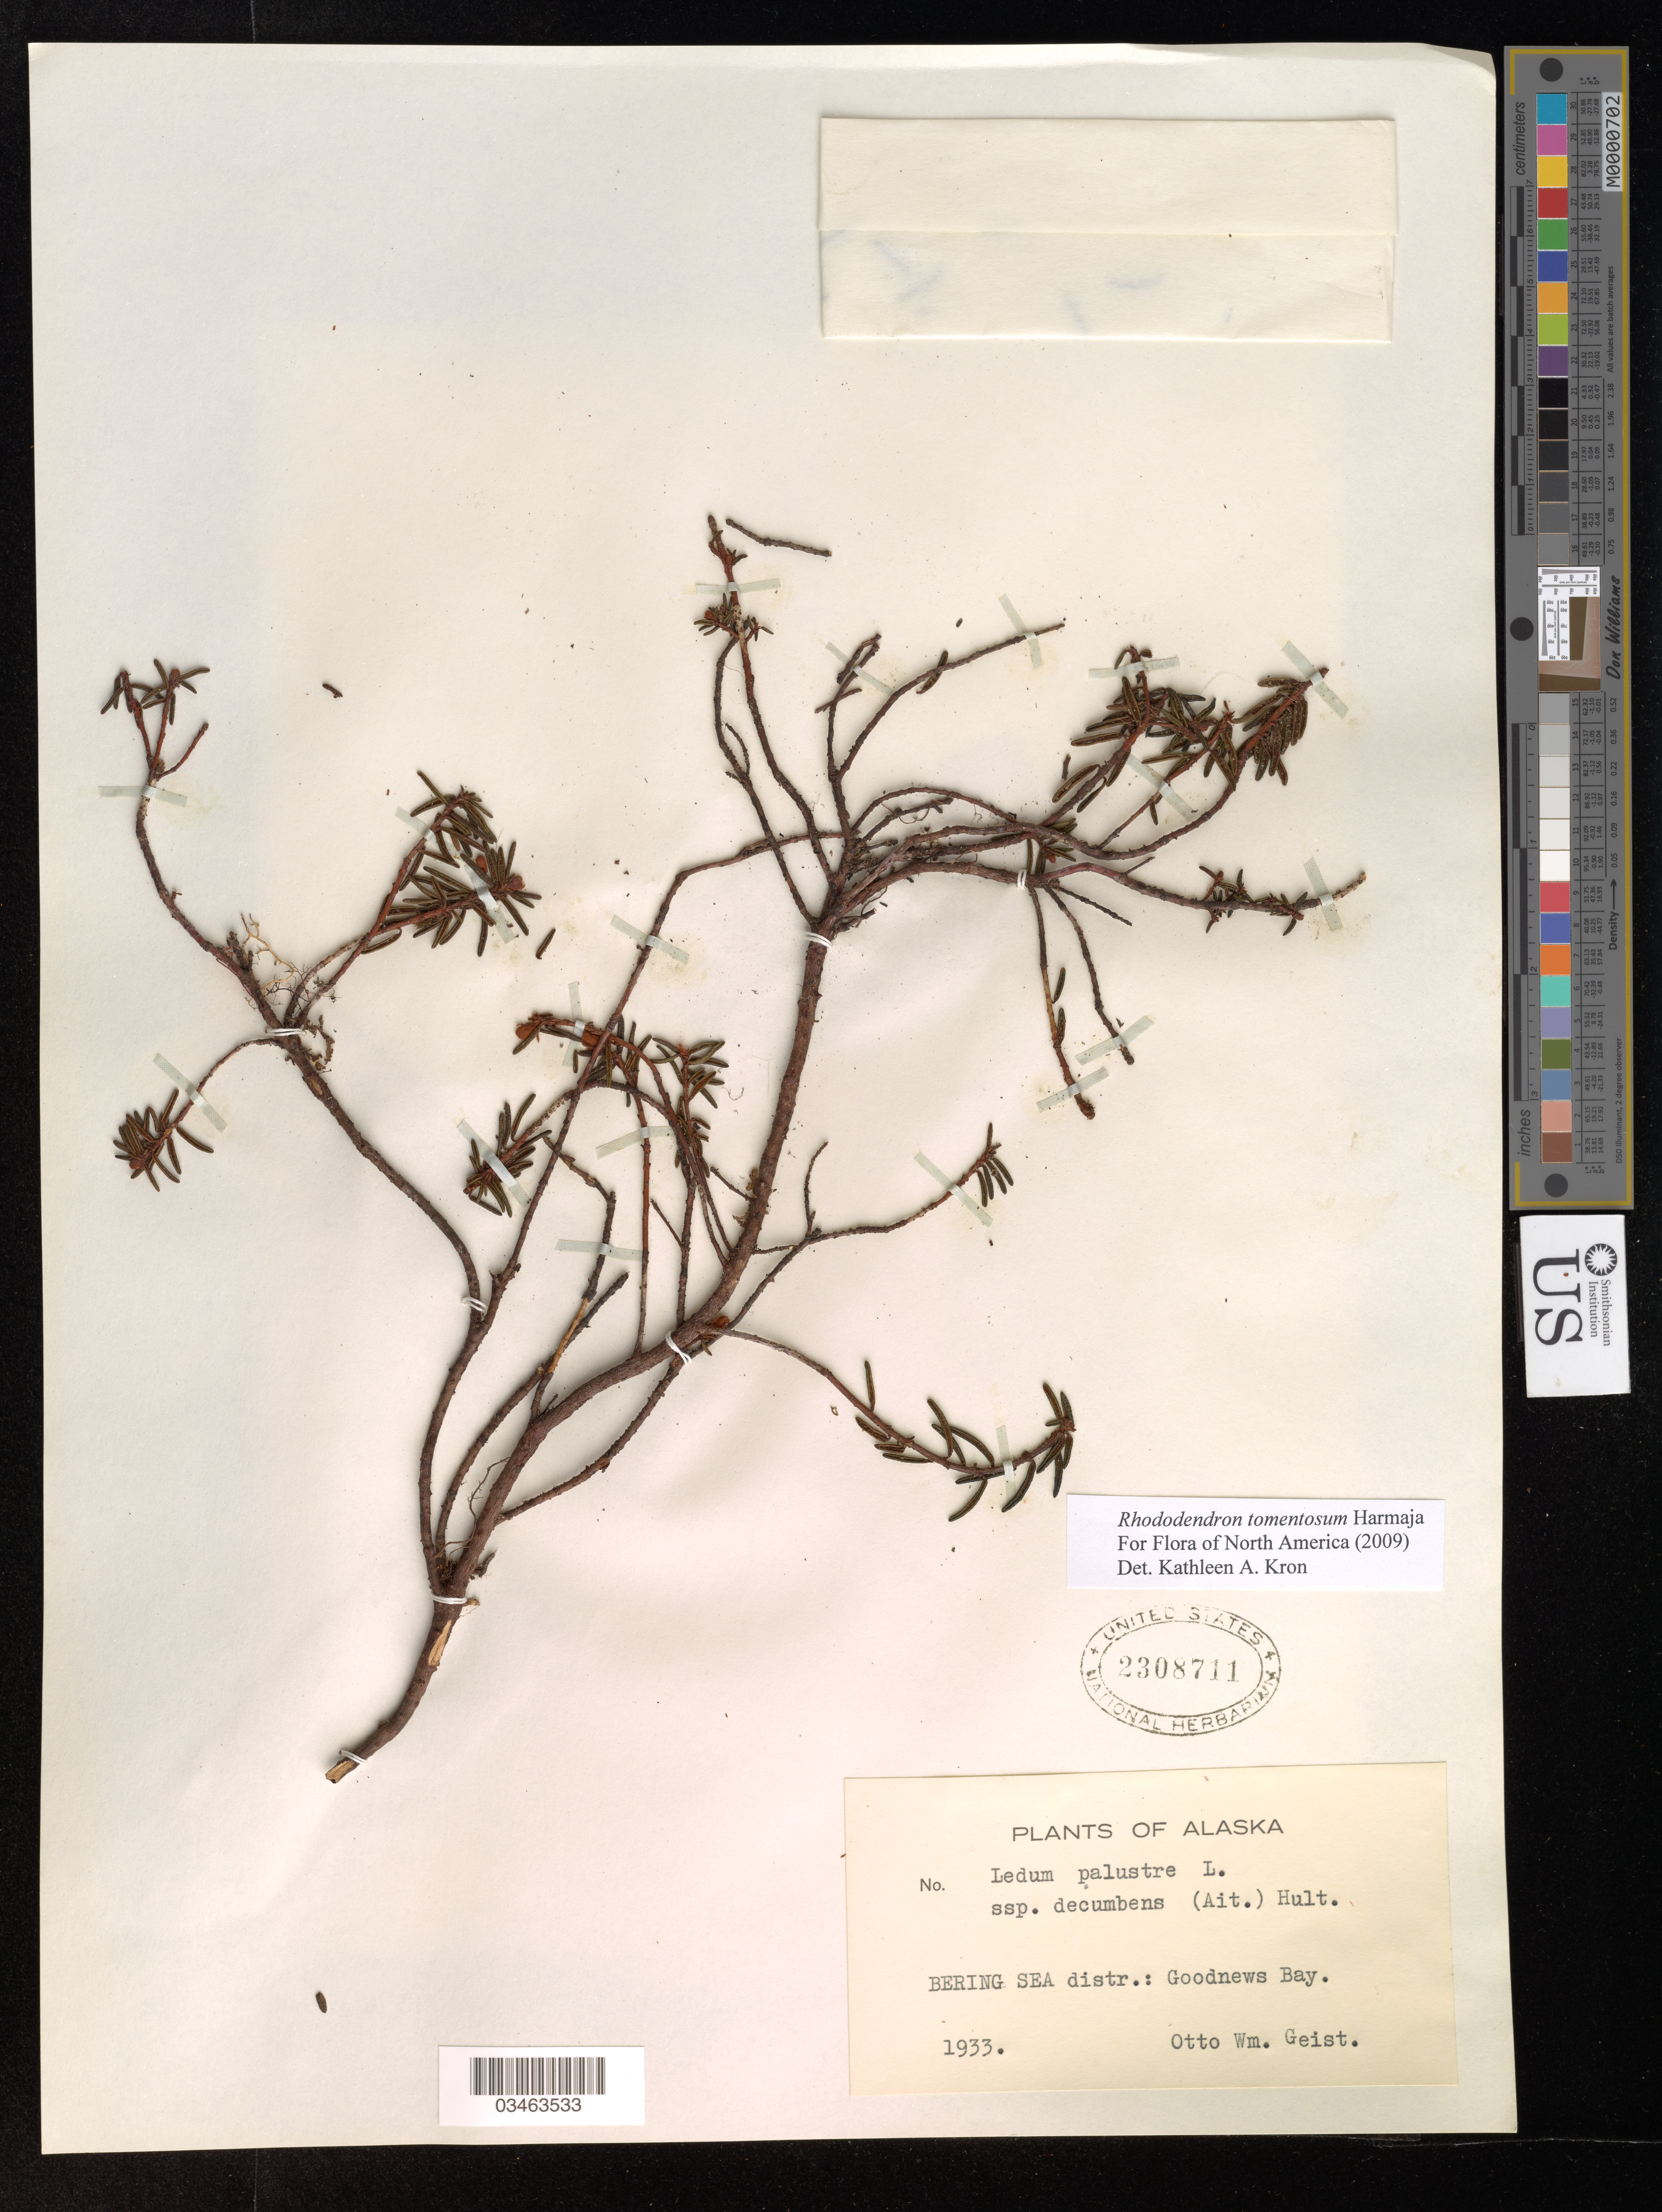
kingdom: Plantae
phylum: Tracheophyta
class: Magnoliopsida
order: Ericales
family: Ericaceae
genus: Rhododendron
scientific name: Rhododendron tomentosum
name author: Harmaja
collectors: O. Geist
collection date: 1933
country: United States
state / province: Alaska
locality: Bering Sea distr.: Goodnews Bay.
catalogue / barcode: US 2308711